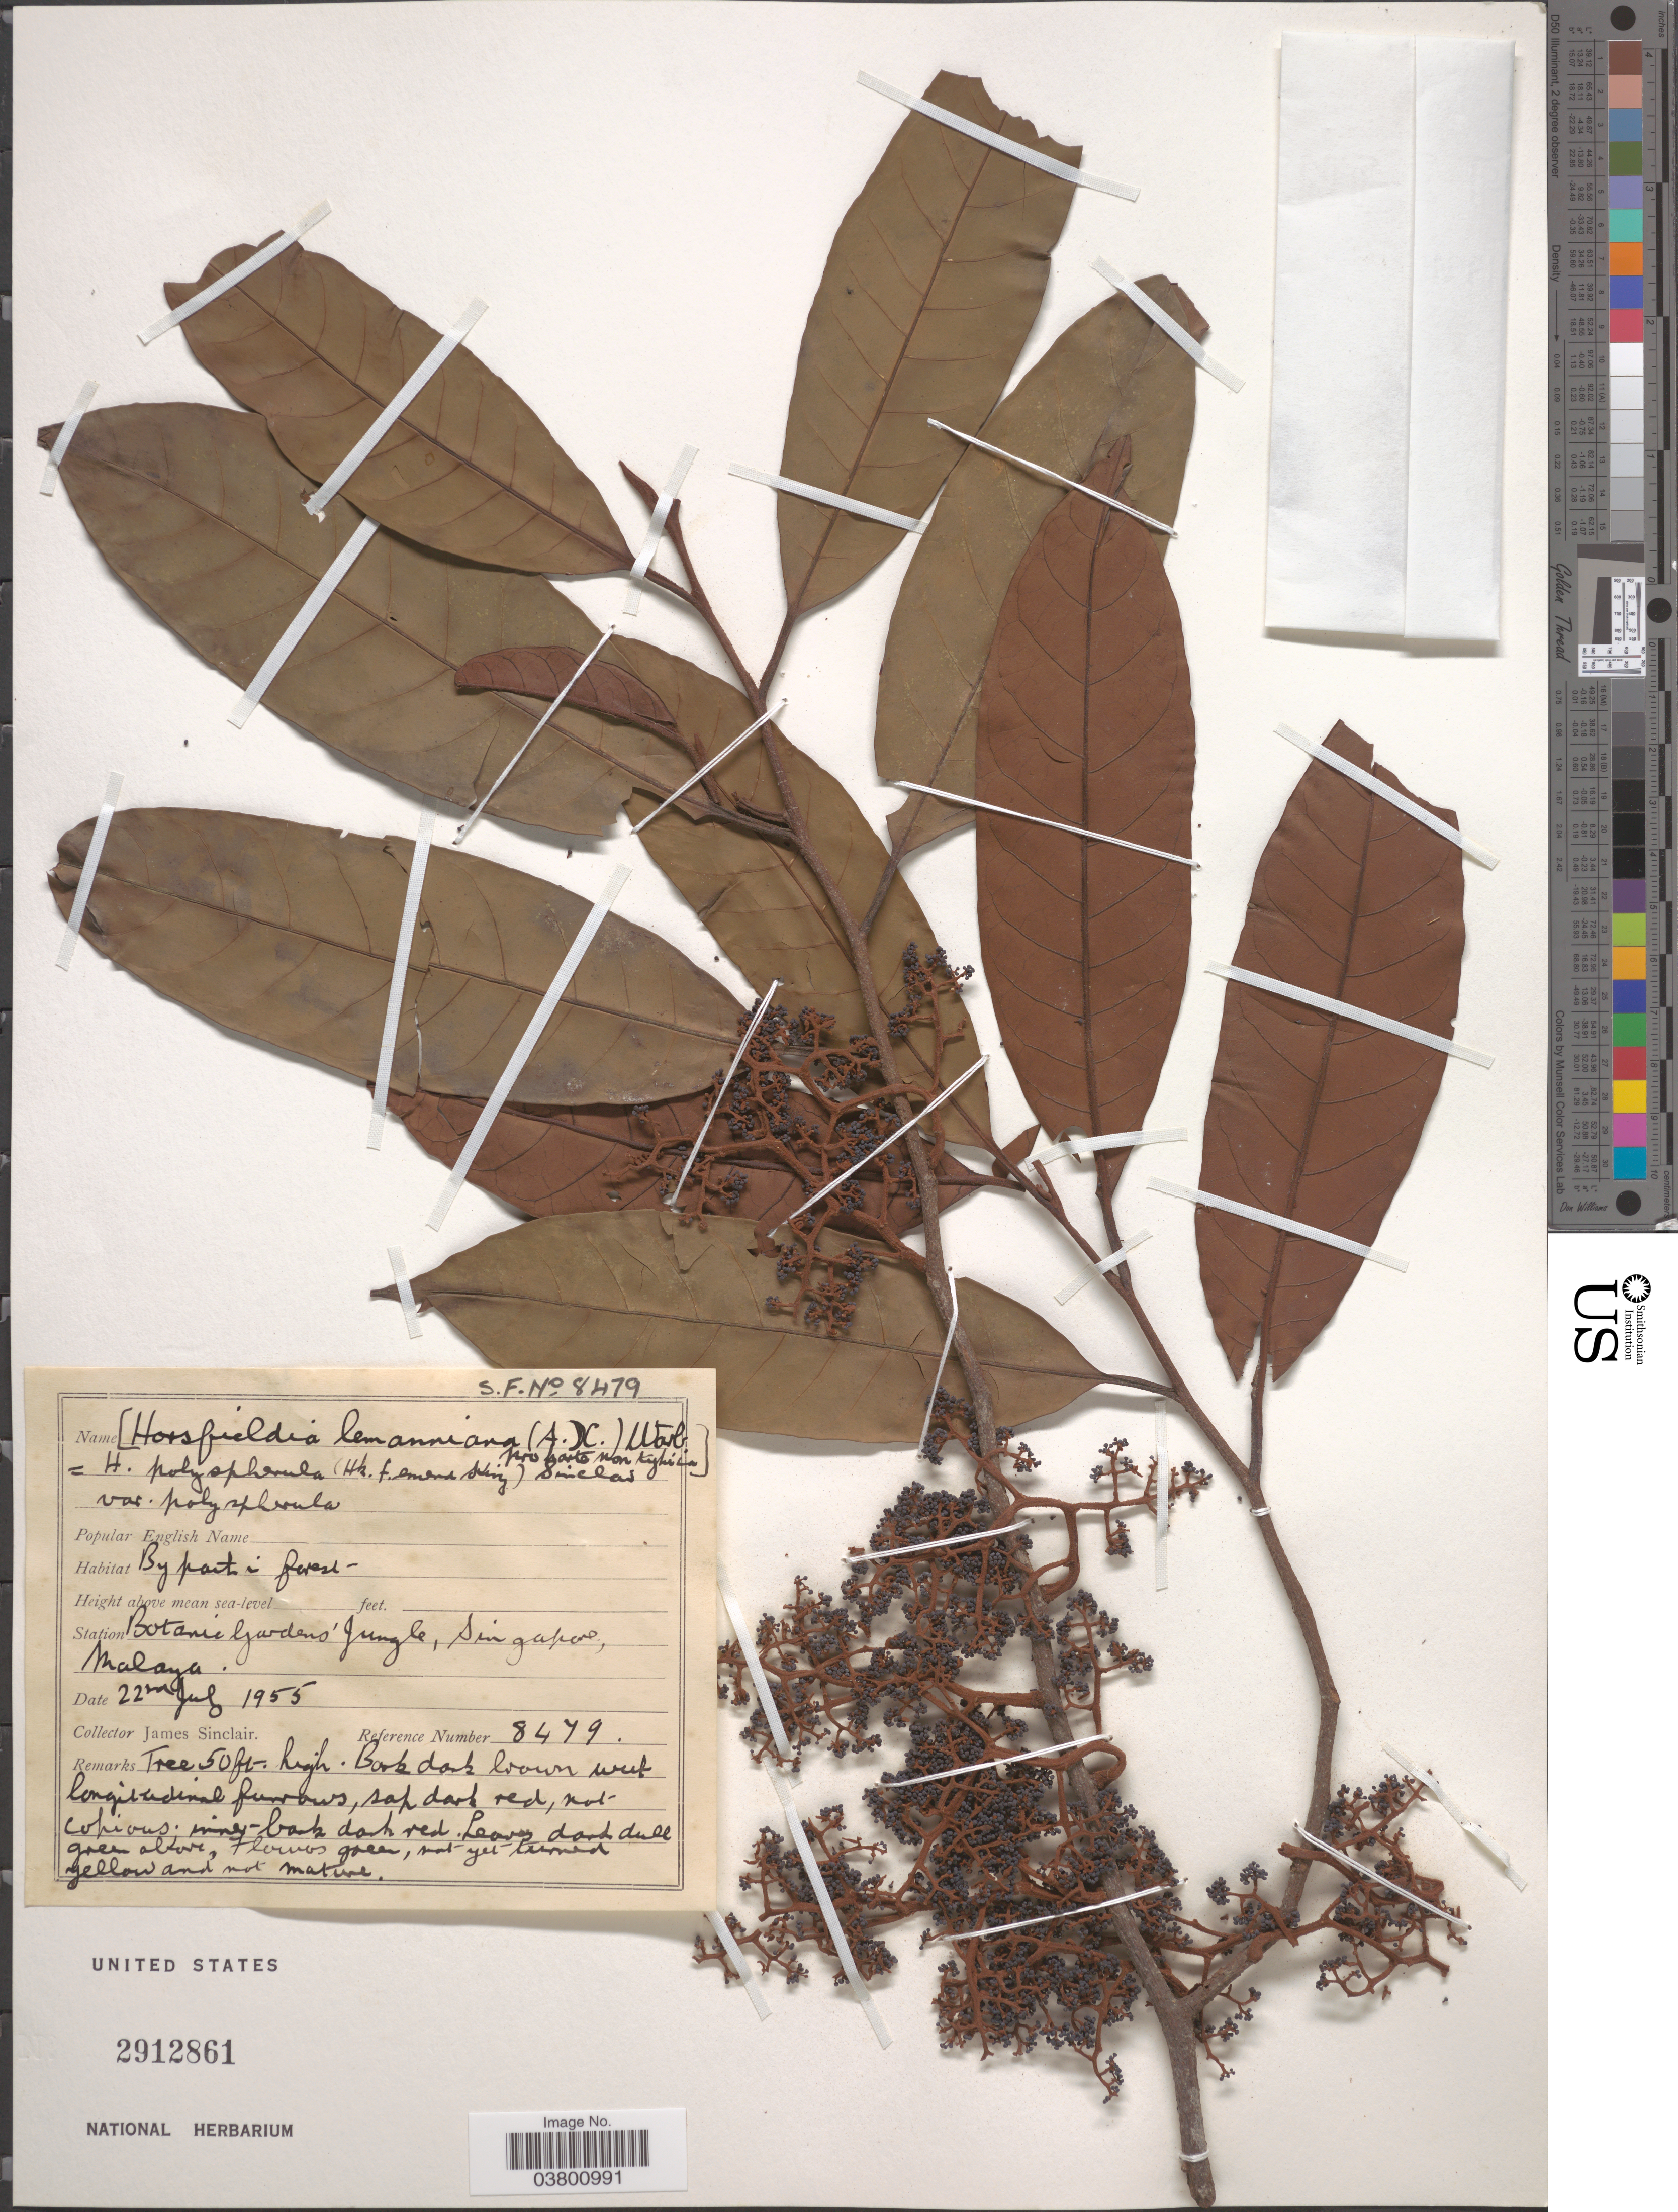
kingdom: Plantae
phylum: Tracheophyta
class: Magnoliopsida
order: Magnoliales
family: Myristicaceae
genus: Horsfieldia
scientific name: Horsfieldia polyspherula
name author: (Hook. f.) J. Sinclair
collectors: J. Sinclair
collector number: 8479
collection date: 1955-07-22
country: Singapore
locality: Station Botanic Gardens' Jungle, Singapore, Malaya.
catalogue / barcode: US 2912861